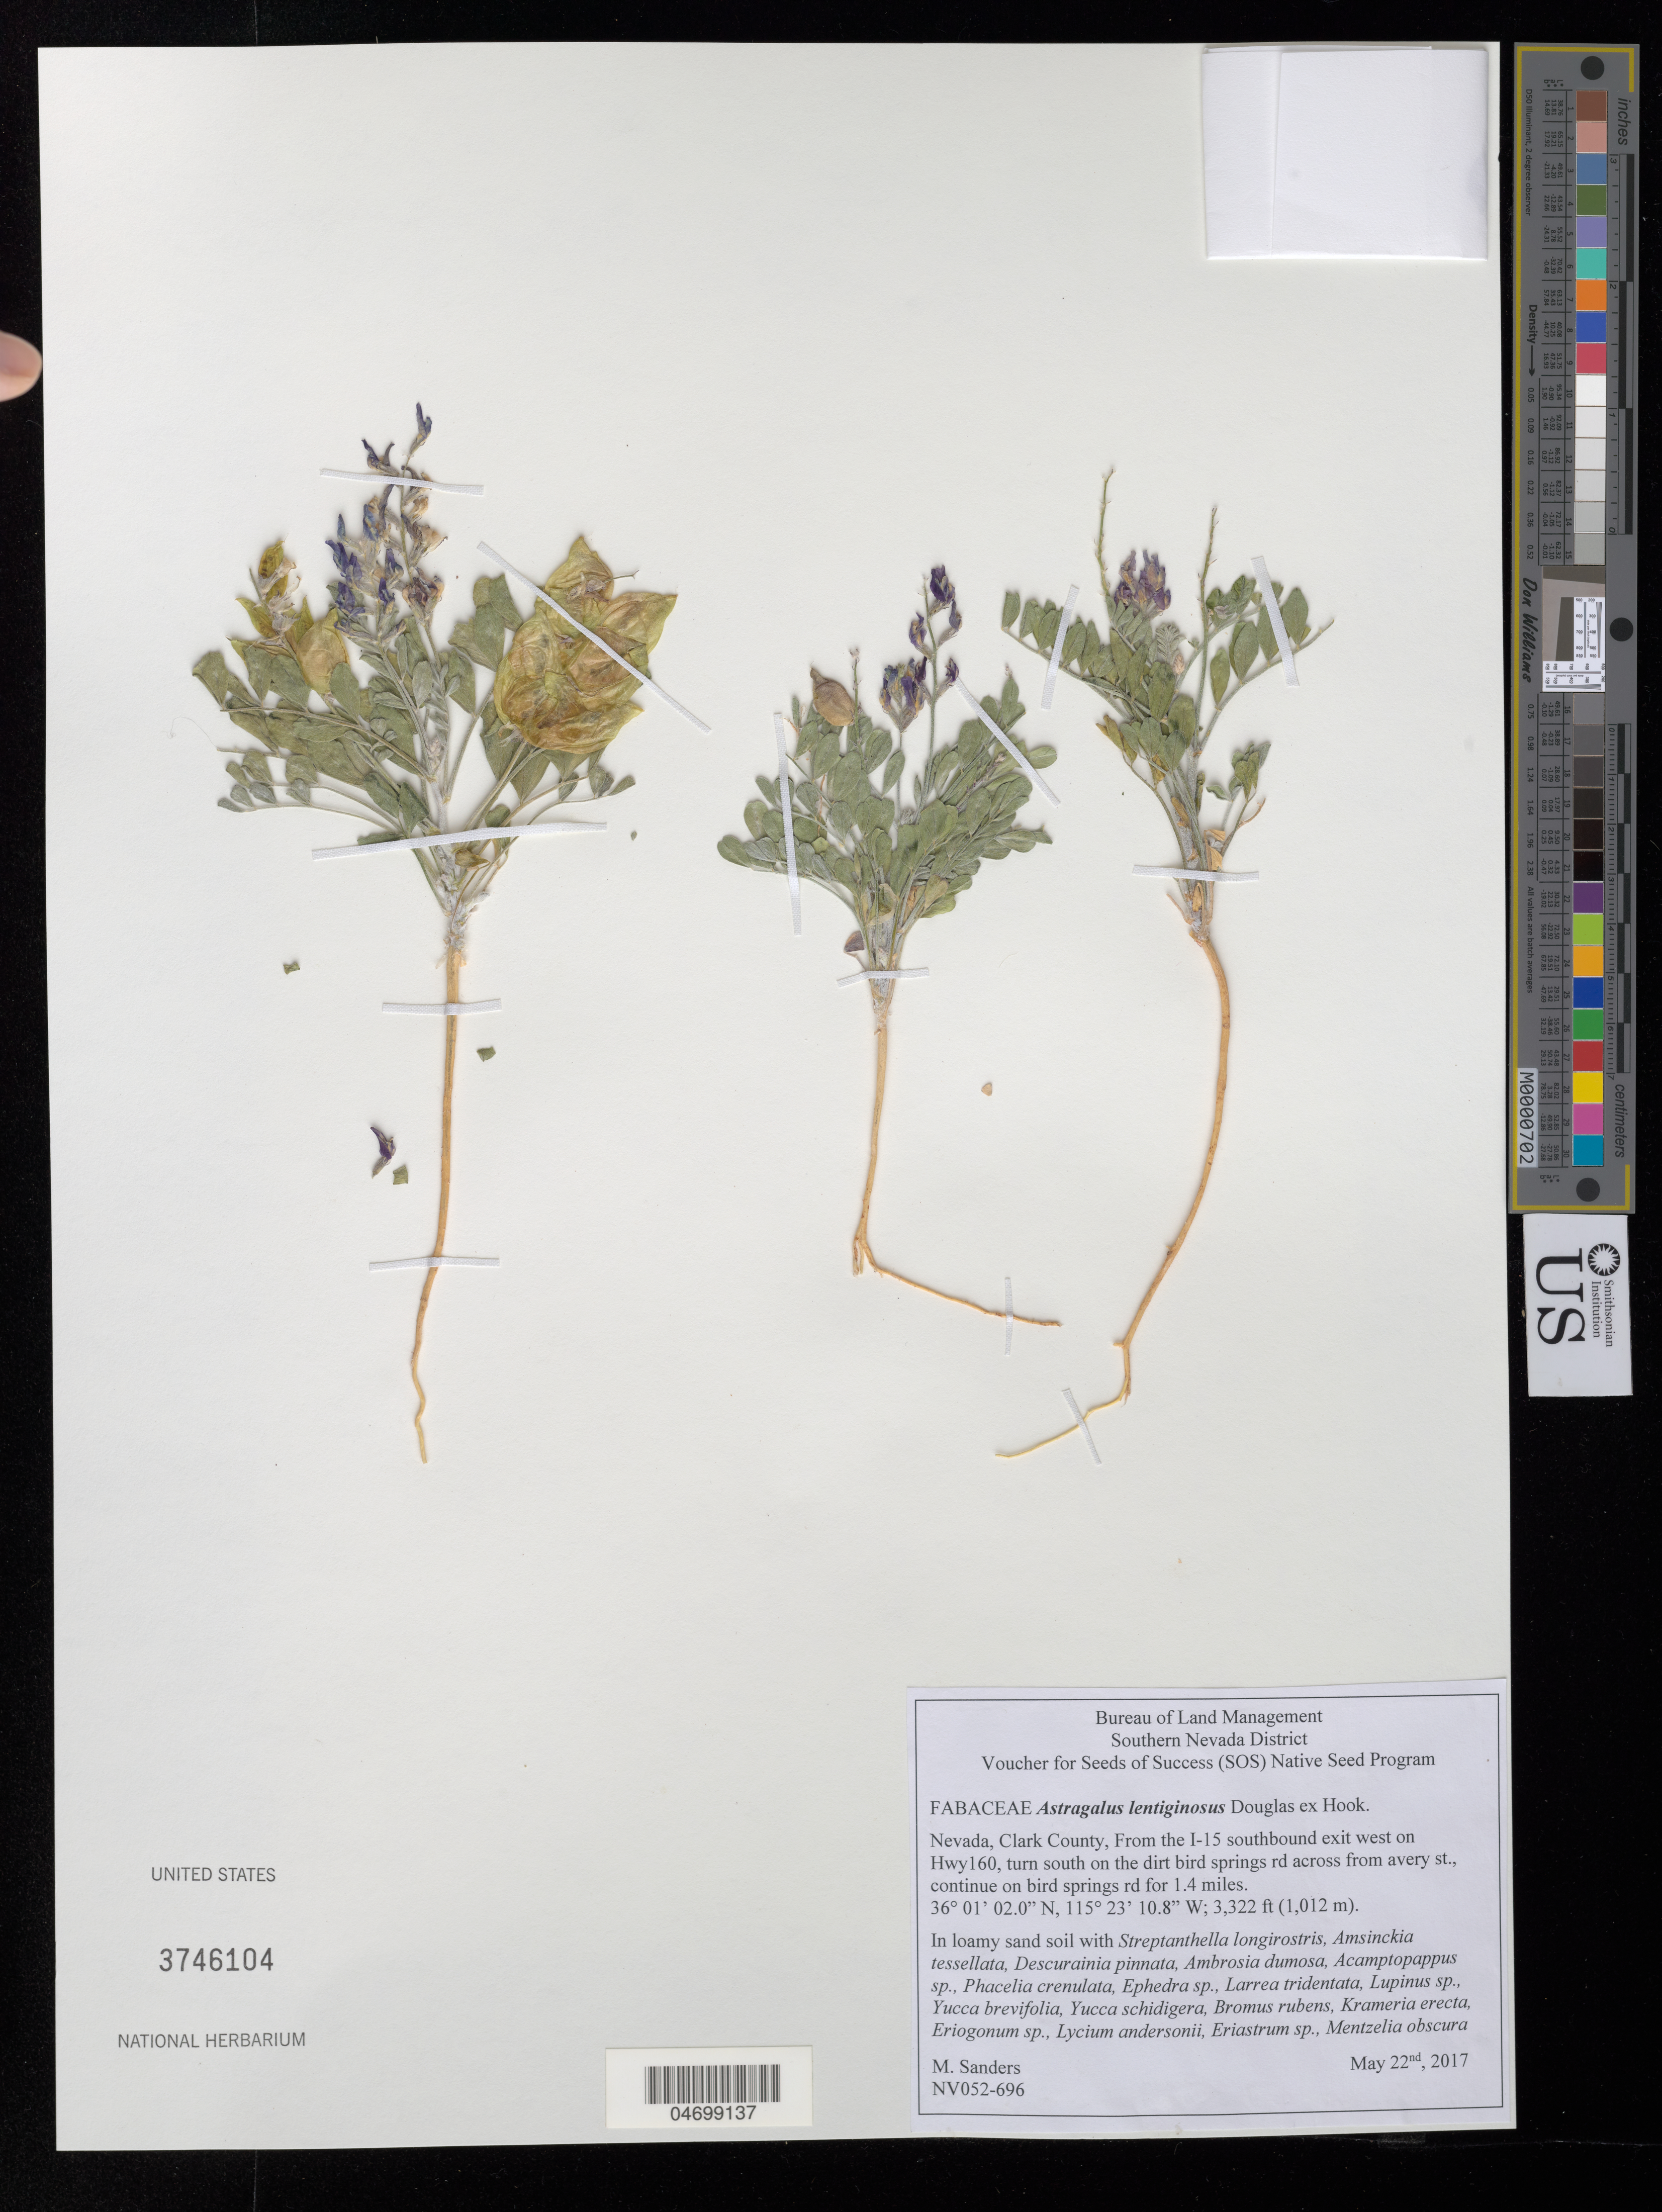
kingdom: Plantae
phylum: Tracheophyta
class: Magnoliopsida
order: Fabales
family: Fabaceae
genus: Astragalus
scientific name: Astragalus lentiginosus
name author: Douglas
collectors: M. Sanders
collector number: NV052-696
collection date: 2017-05-22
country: United States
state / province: Nevada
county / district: Clark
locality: Red Rock Canyon National Conservation Area. 1.4 mi. Bird Springs Rd.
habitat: R030XB028NV. In loamy sand soil. With Ambrosia dumosa, Ephedra sp., Lupinus sp., etc.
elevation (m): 1013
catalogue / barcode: US 3746104